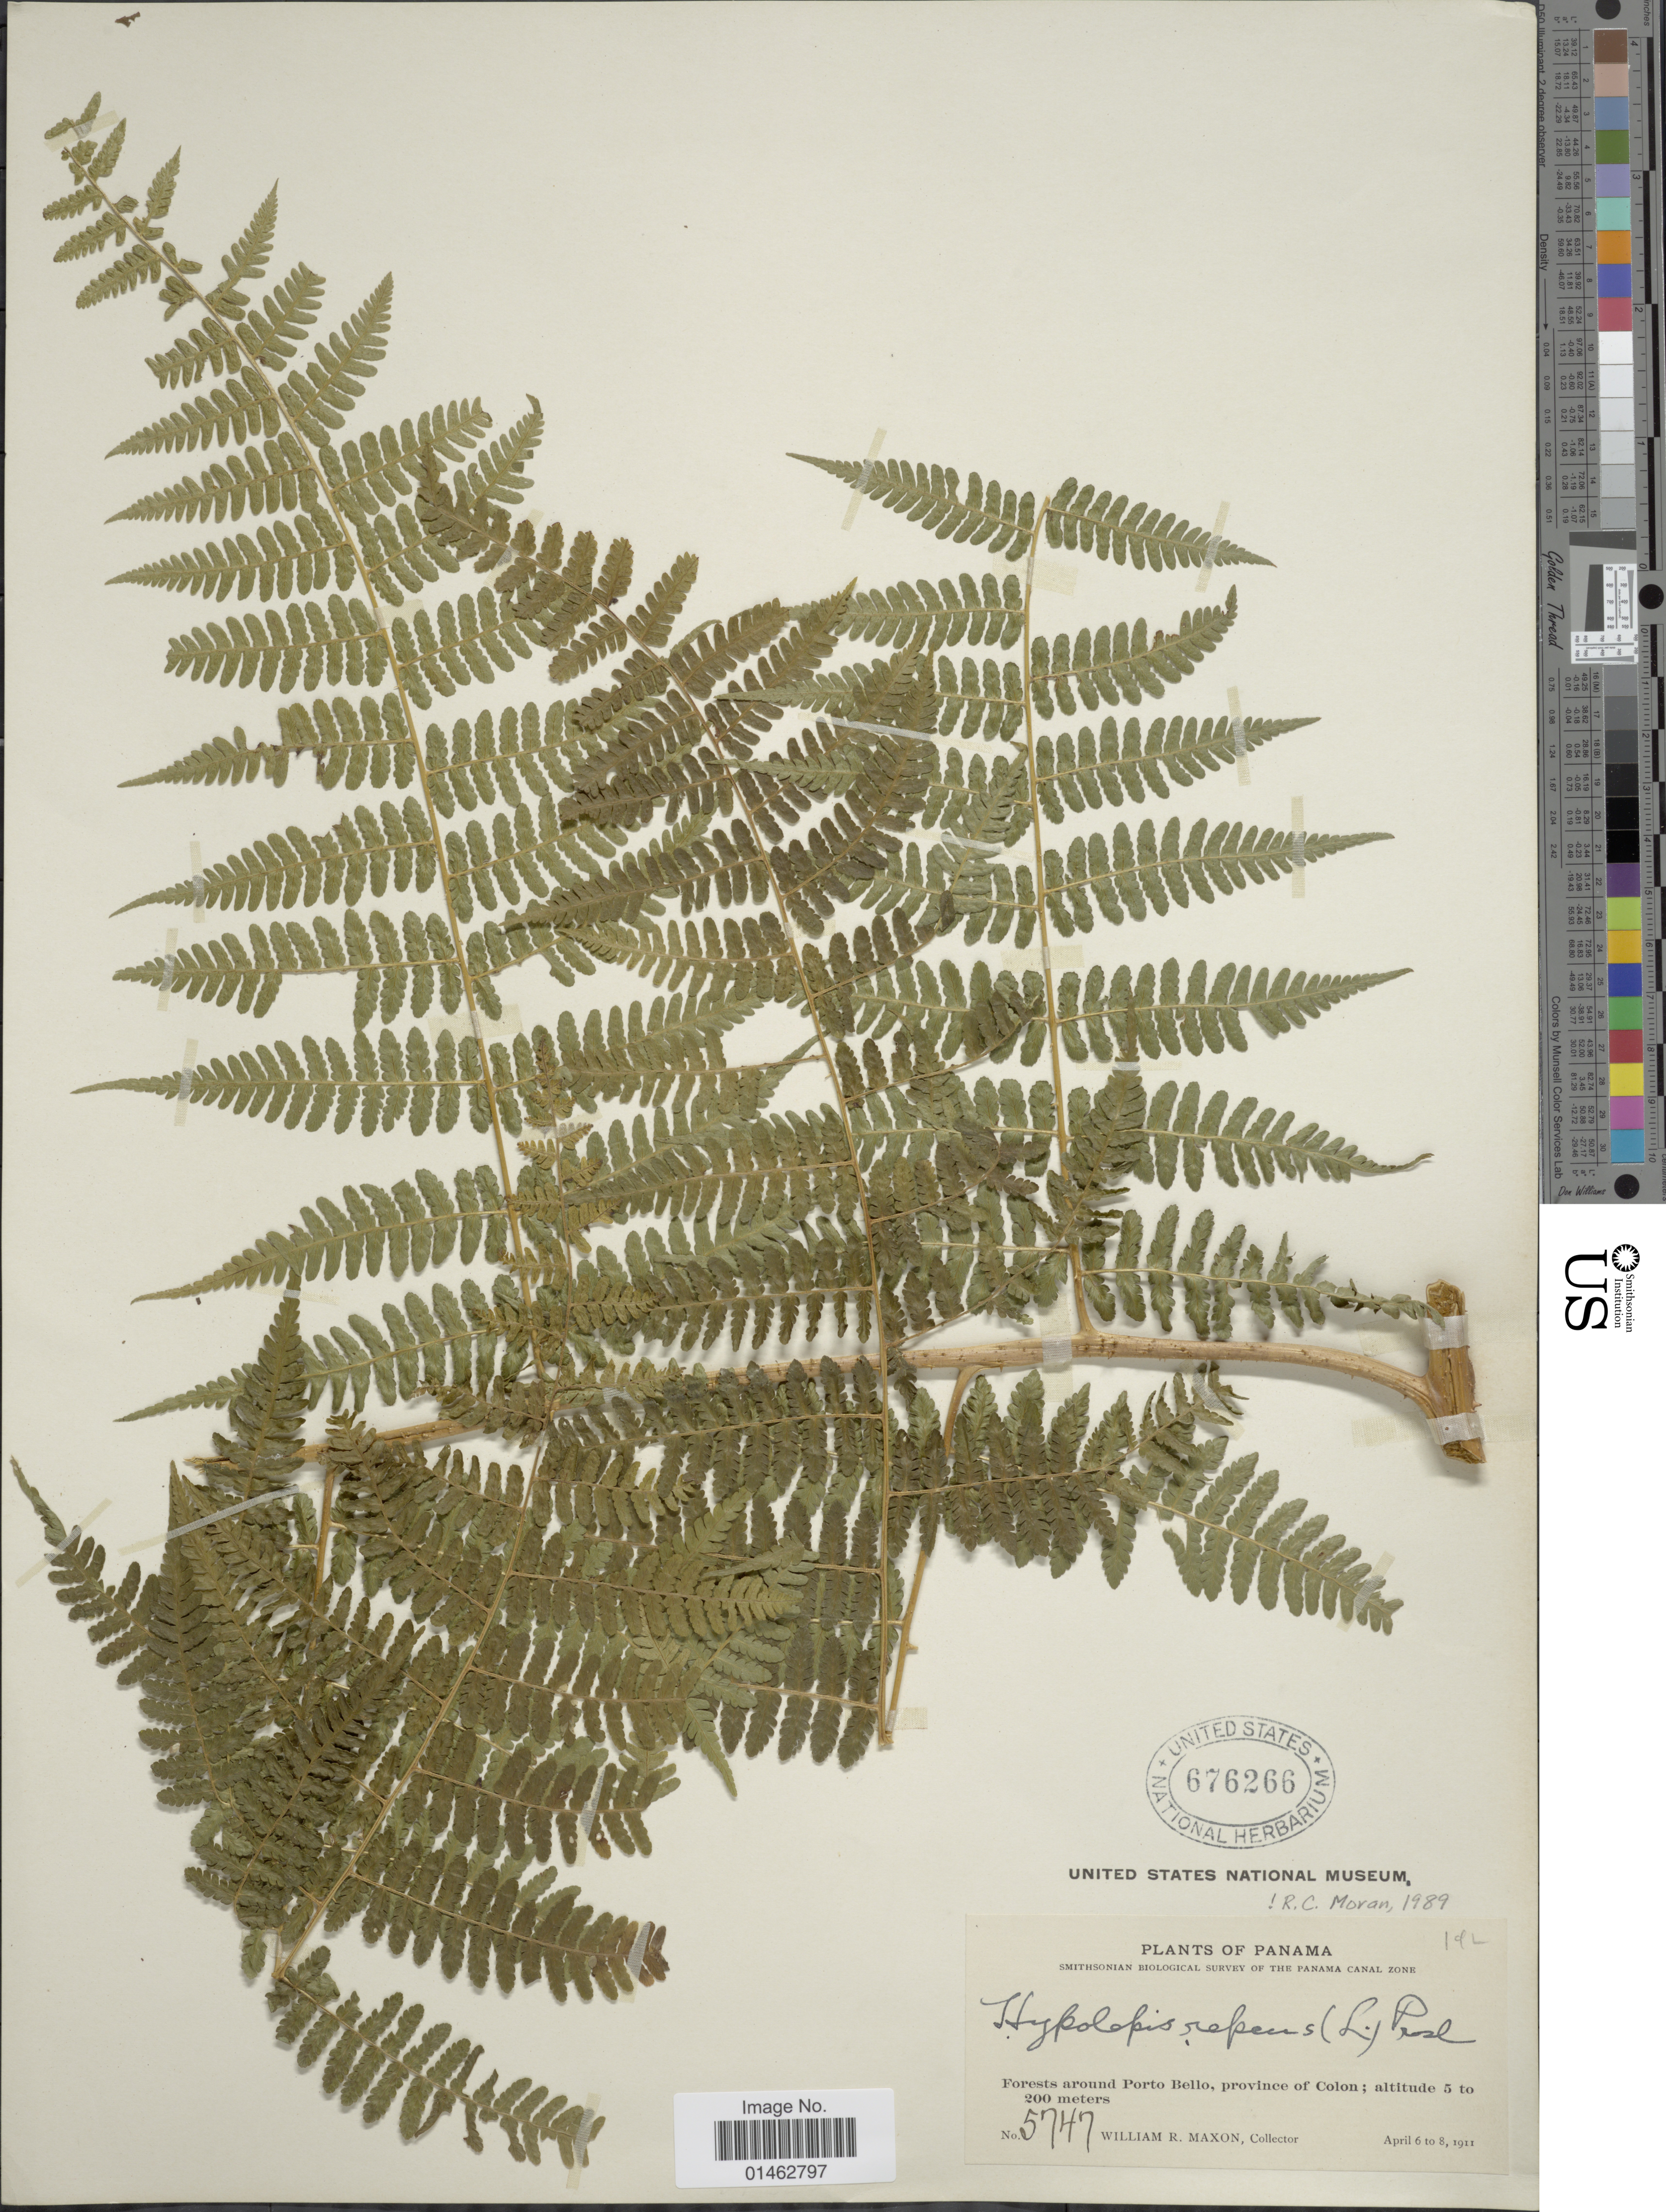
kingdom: Plantae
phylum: Tracheophyta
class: Polypodiopsida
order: Polypodiales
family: Dennstaedtiaceae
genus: Hypolepis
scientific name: Hypolepis repens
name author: (L.) C. Presl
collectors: W. R. Maxon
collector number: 5747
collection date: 1911-04-06/1911-04-08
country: Panama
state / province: Colón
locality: Forest around Porto Bello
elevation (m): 5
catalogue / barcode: US 676266